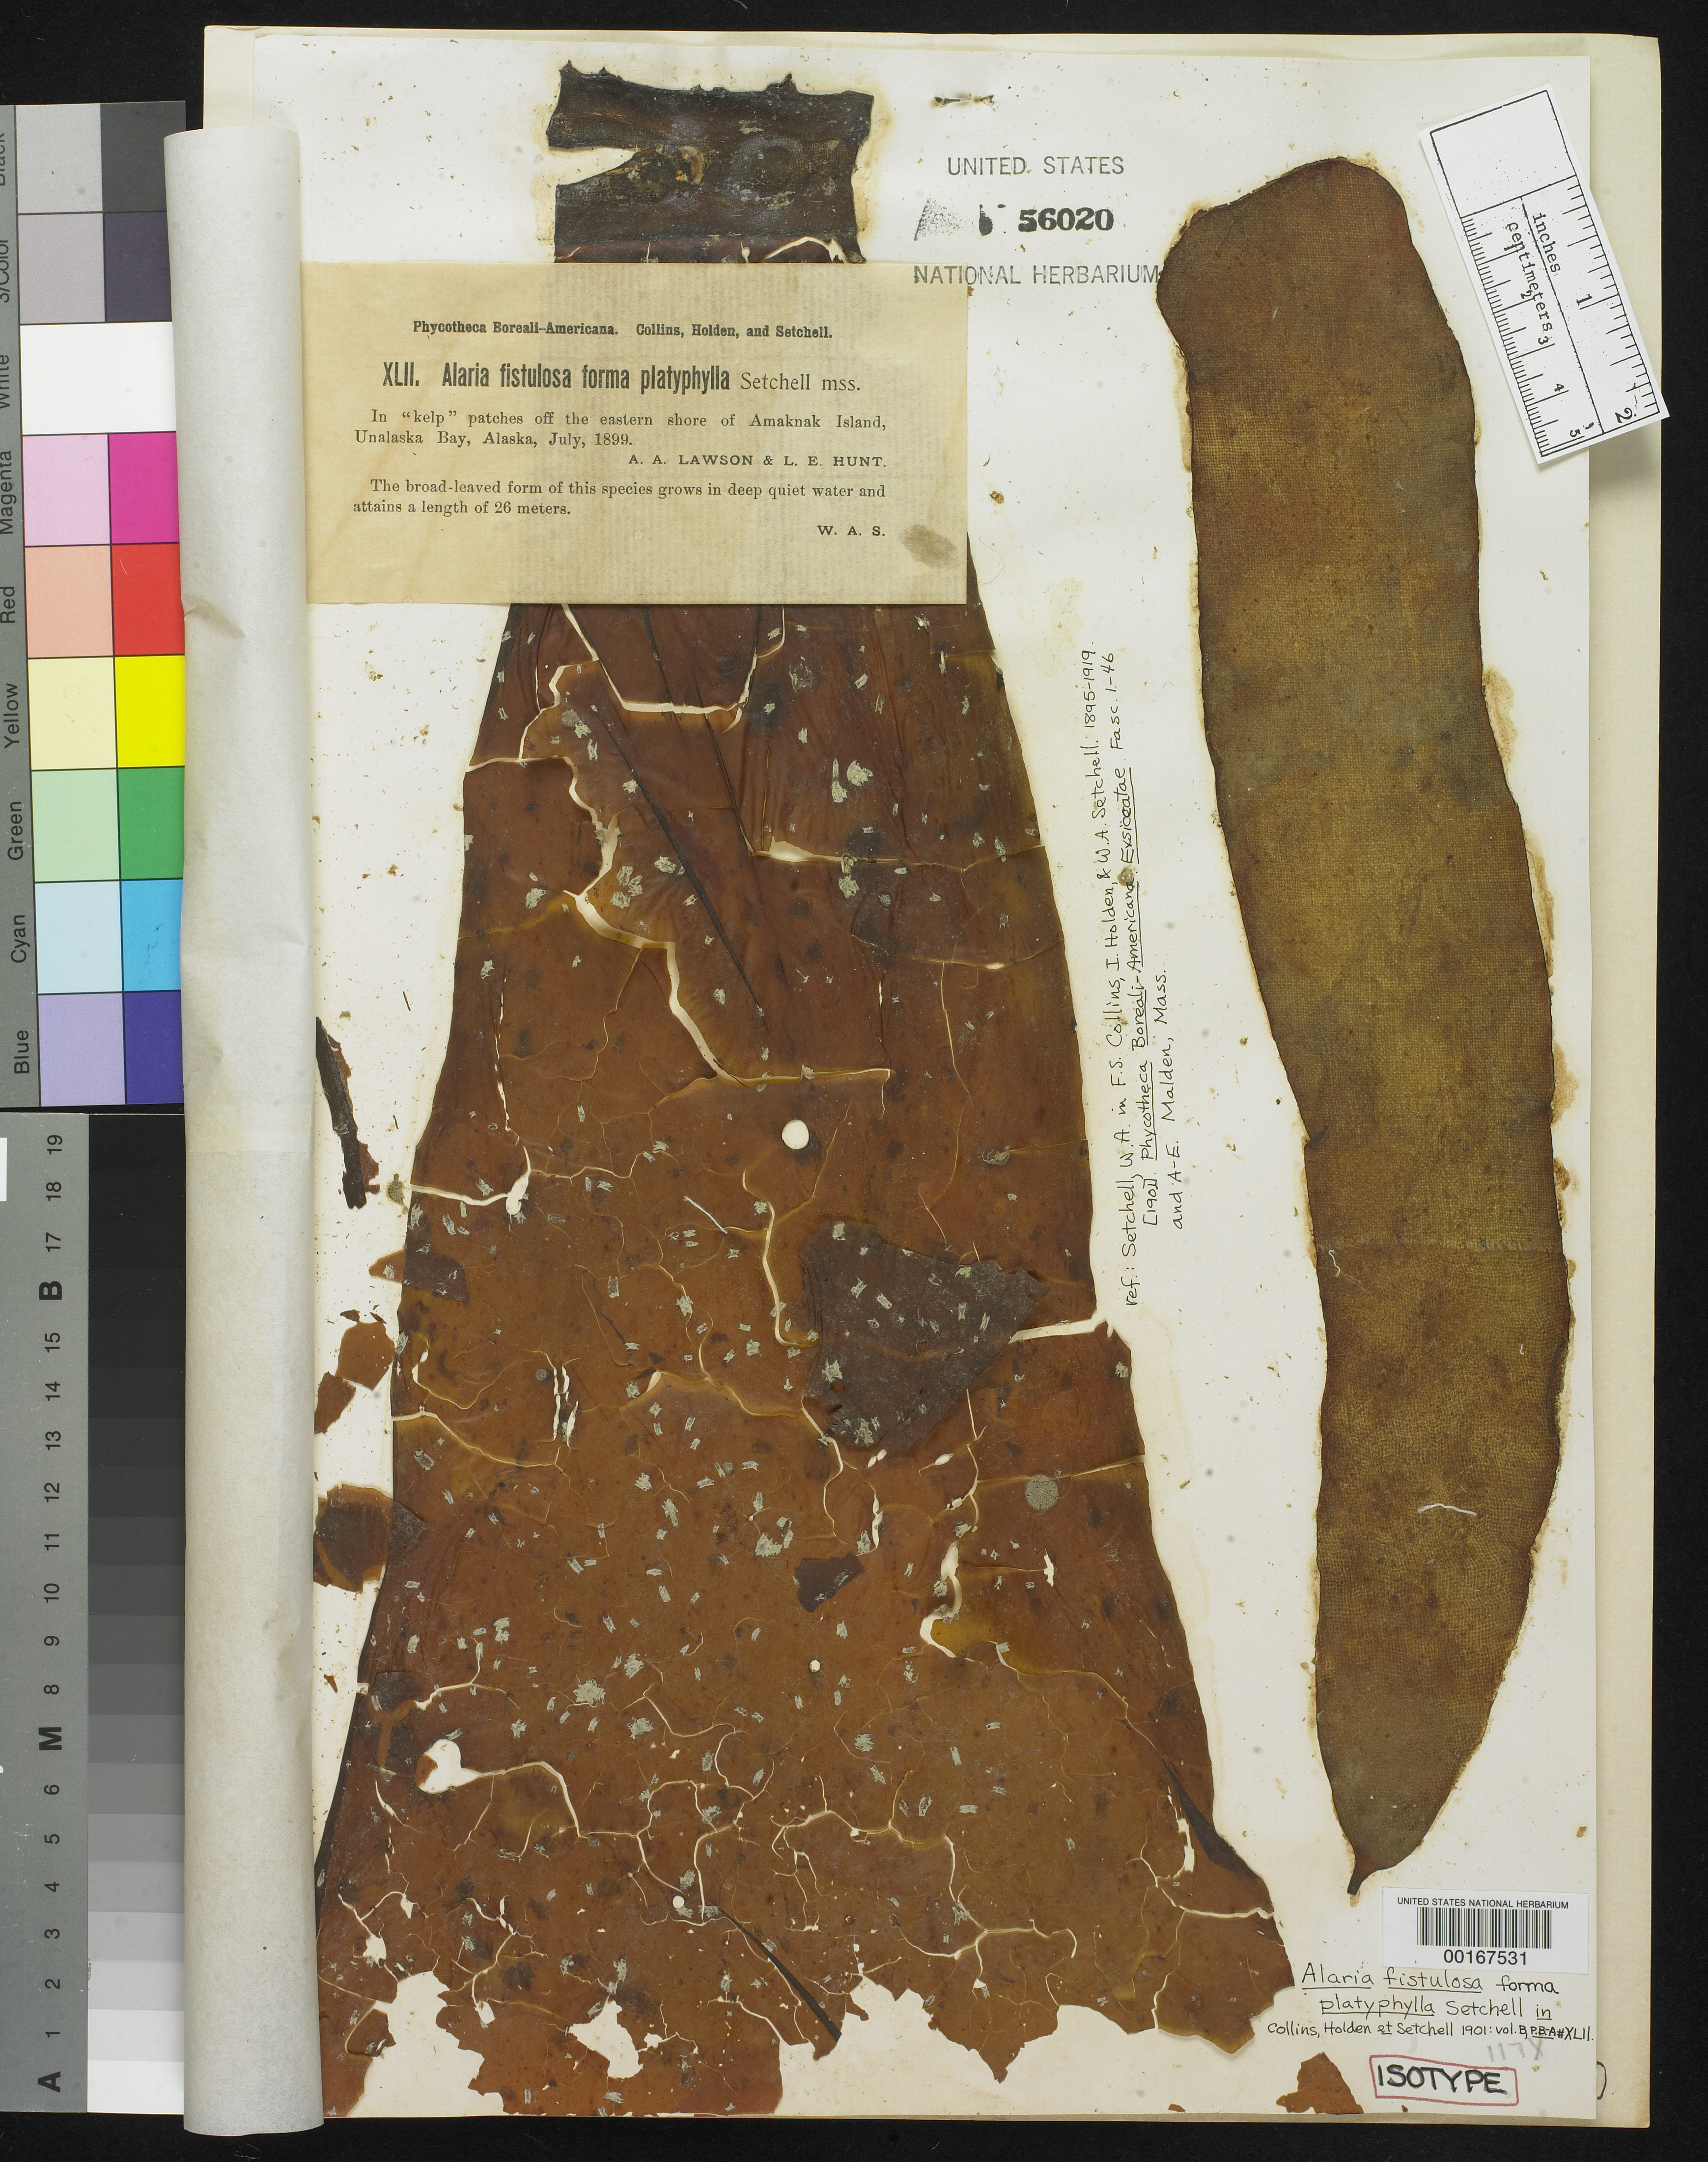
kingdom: Chromista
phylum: Ochrophyta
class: Phaeophyceae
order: Laminariales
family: Alariaceae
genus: Alaria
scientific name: Alaria fistulosa f. platyphylla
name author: Setch. in Collins et al.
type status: Isotype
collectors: A. A. Lawson & L. Hunt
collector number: PB-A XLII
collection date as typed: Jul 1899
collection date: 1899-07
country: United States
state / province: Alaska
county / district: Aleutian Islands Division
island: Unalaska Island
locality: Amaknak Island, Unalaska Bay.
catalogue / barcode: US 56020